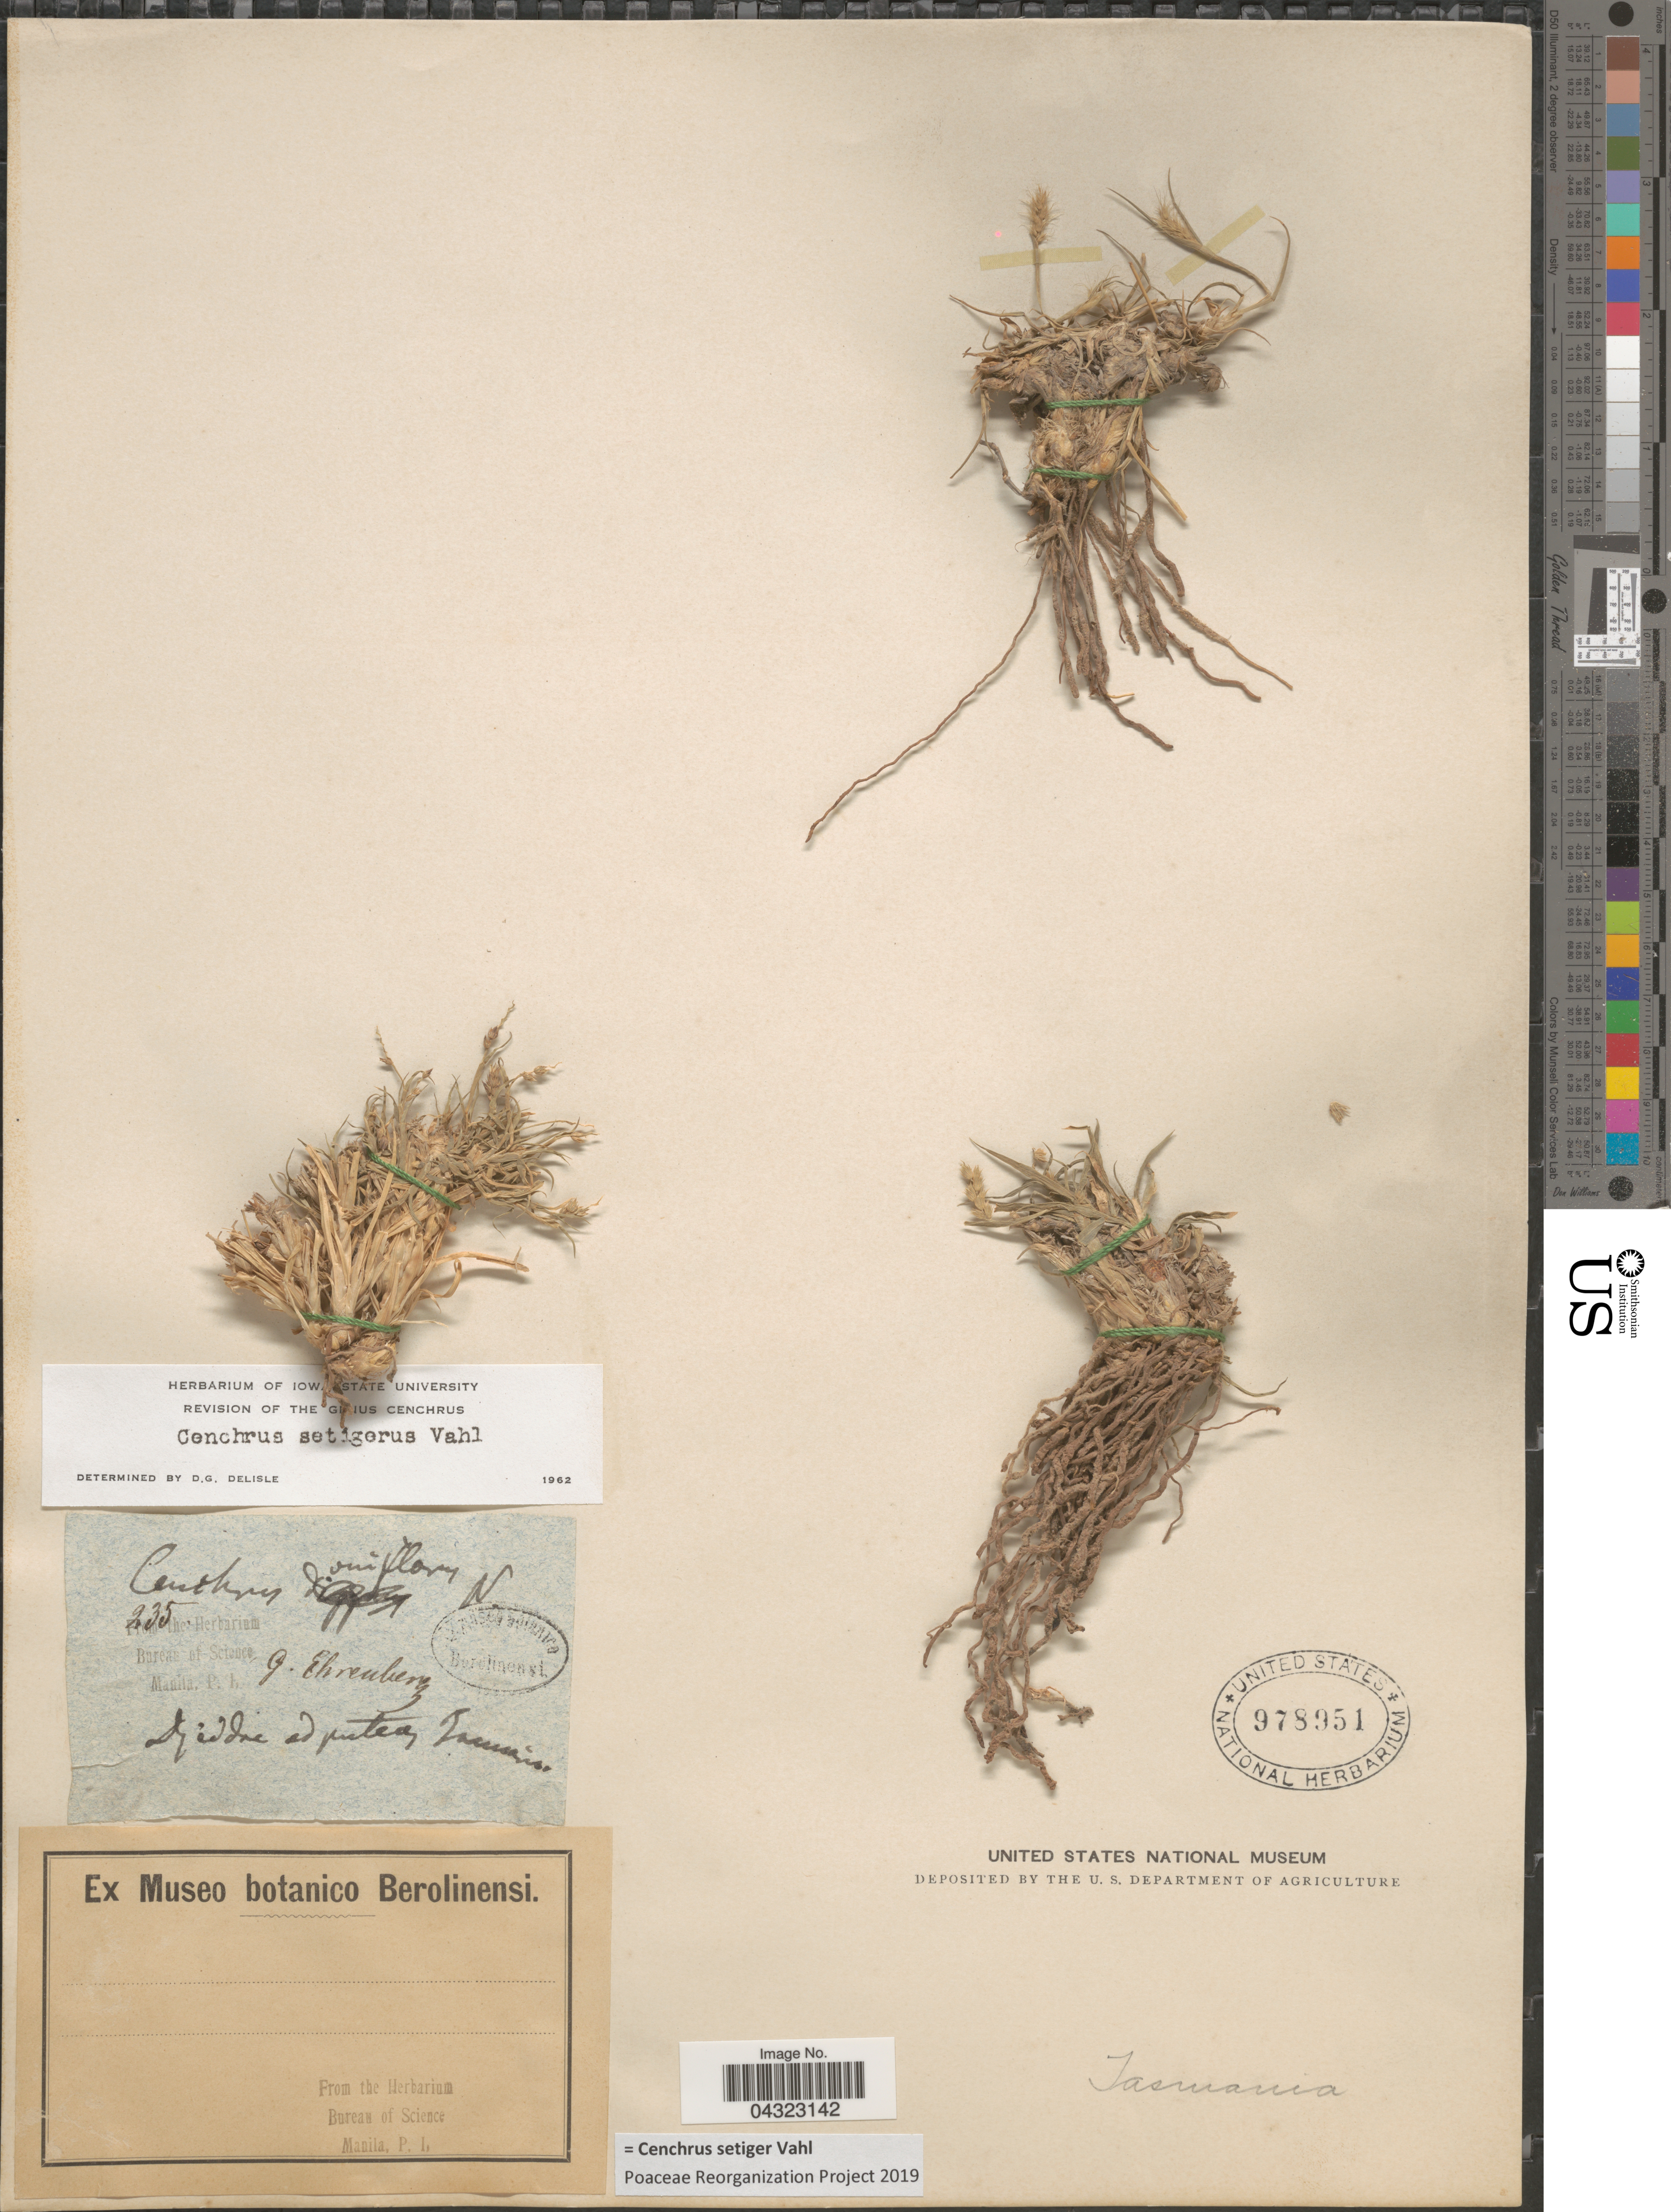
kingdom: Plantae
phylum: Tracheophyta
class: Liliopsida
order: Poales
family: Poaceae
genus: Cenchrus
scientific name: Cenchrus setiger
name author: Vahl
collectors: G. Ehrenberg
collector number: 235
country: Australia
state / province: Tasmania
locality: Djeddne ad punteas Tasmania. [interpreted]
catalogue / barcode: US 978951